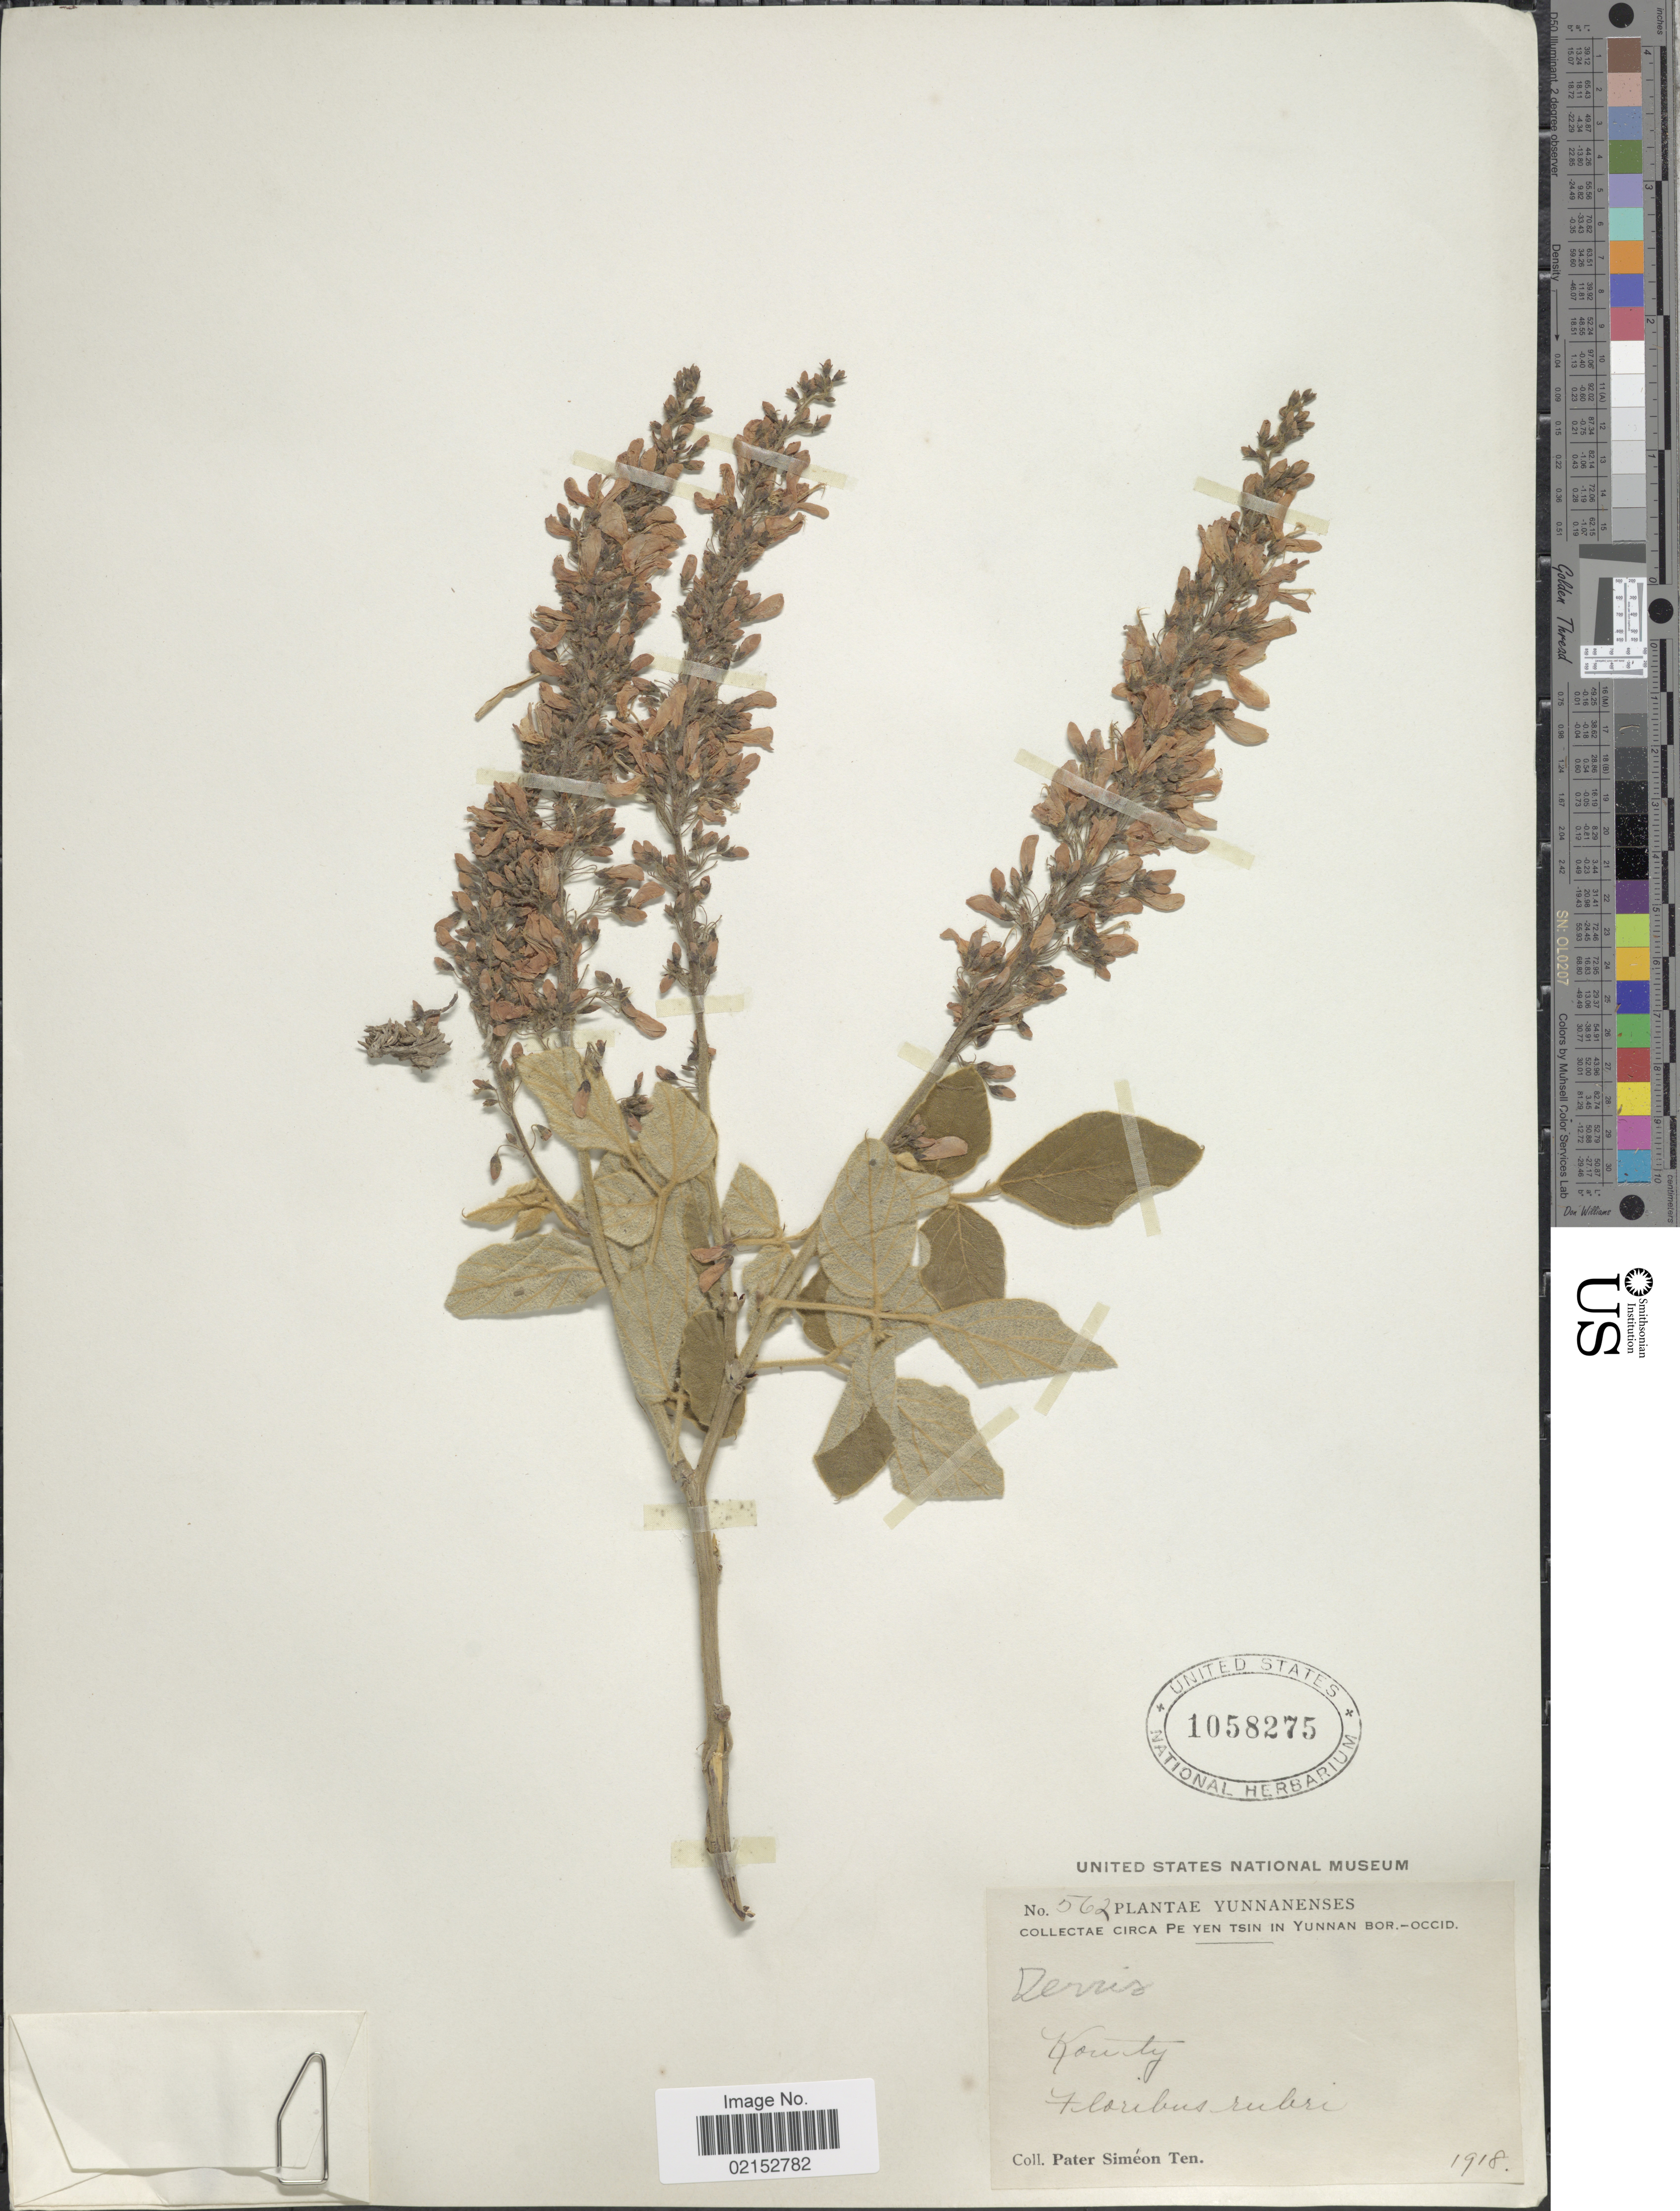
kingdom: Plantae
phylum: Tracheophyta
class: Magnoliopsida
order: Fabales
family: Fabaceae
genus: Derris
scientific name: Derris sp.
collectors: P. S. Ten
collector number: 562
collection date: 1918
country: China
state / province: Yunnan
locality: Circa Pe Yen Tsin in Yunnan Bor. Occid.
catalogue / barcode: US 1058275